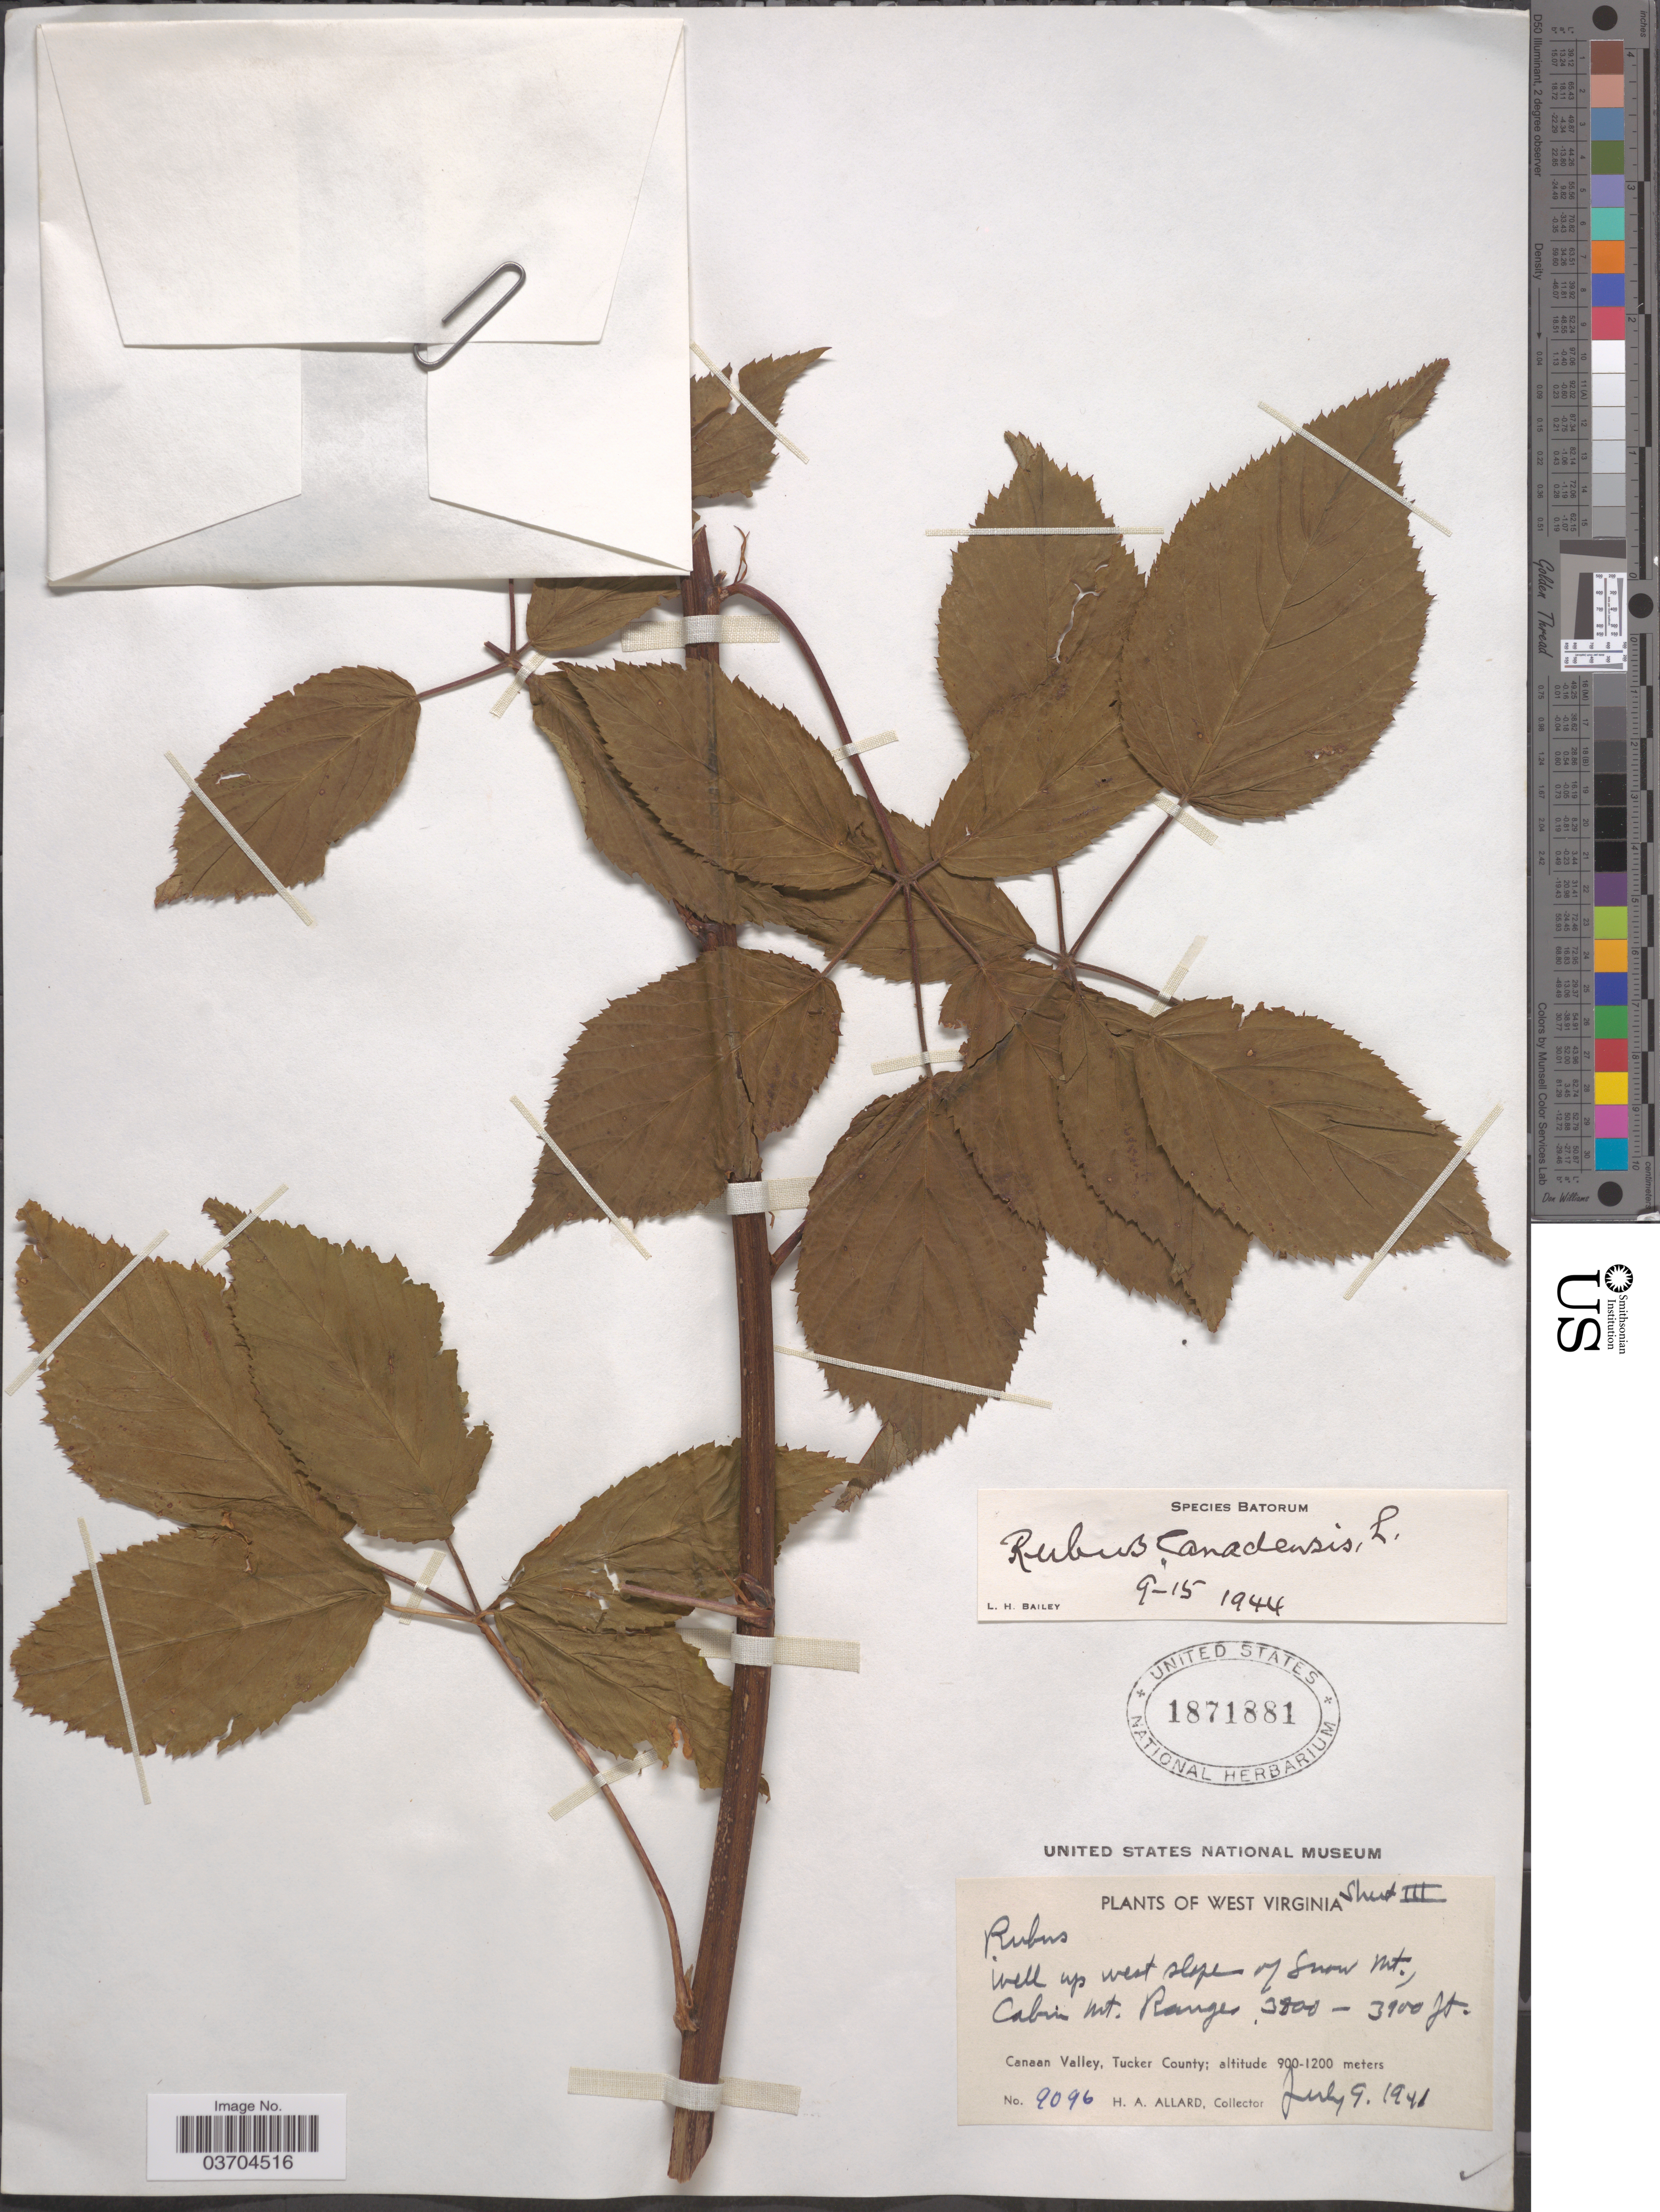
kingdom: Plantae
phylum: Tracheophyta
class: Magnoliopsida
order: Rosales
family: Rosaceae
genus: Rubus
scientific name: Rubus canadensis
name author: L.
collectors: H. A. Allard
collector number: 9096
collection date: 1941-07-09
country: United States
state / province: West Virginia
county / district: Tucker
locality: Well up west slope of Snow Mt., Cabin Mt. Range. Canaan Valley, Tucker County.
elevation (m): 1158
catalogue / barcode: US 1871881